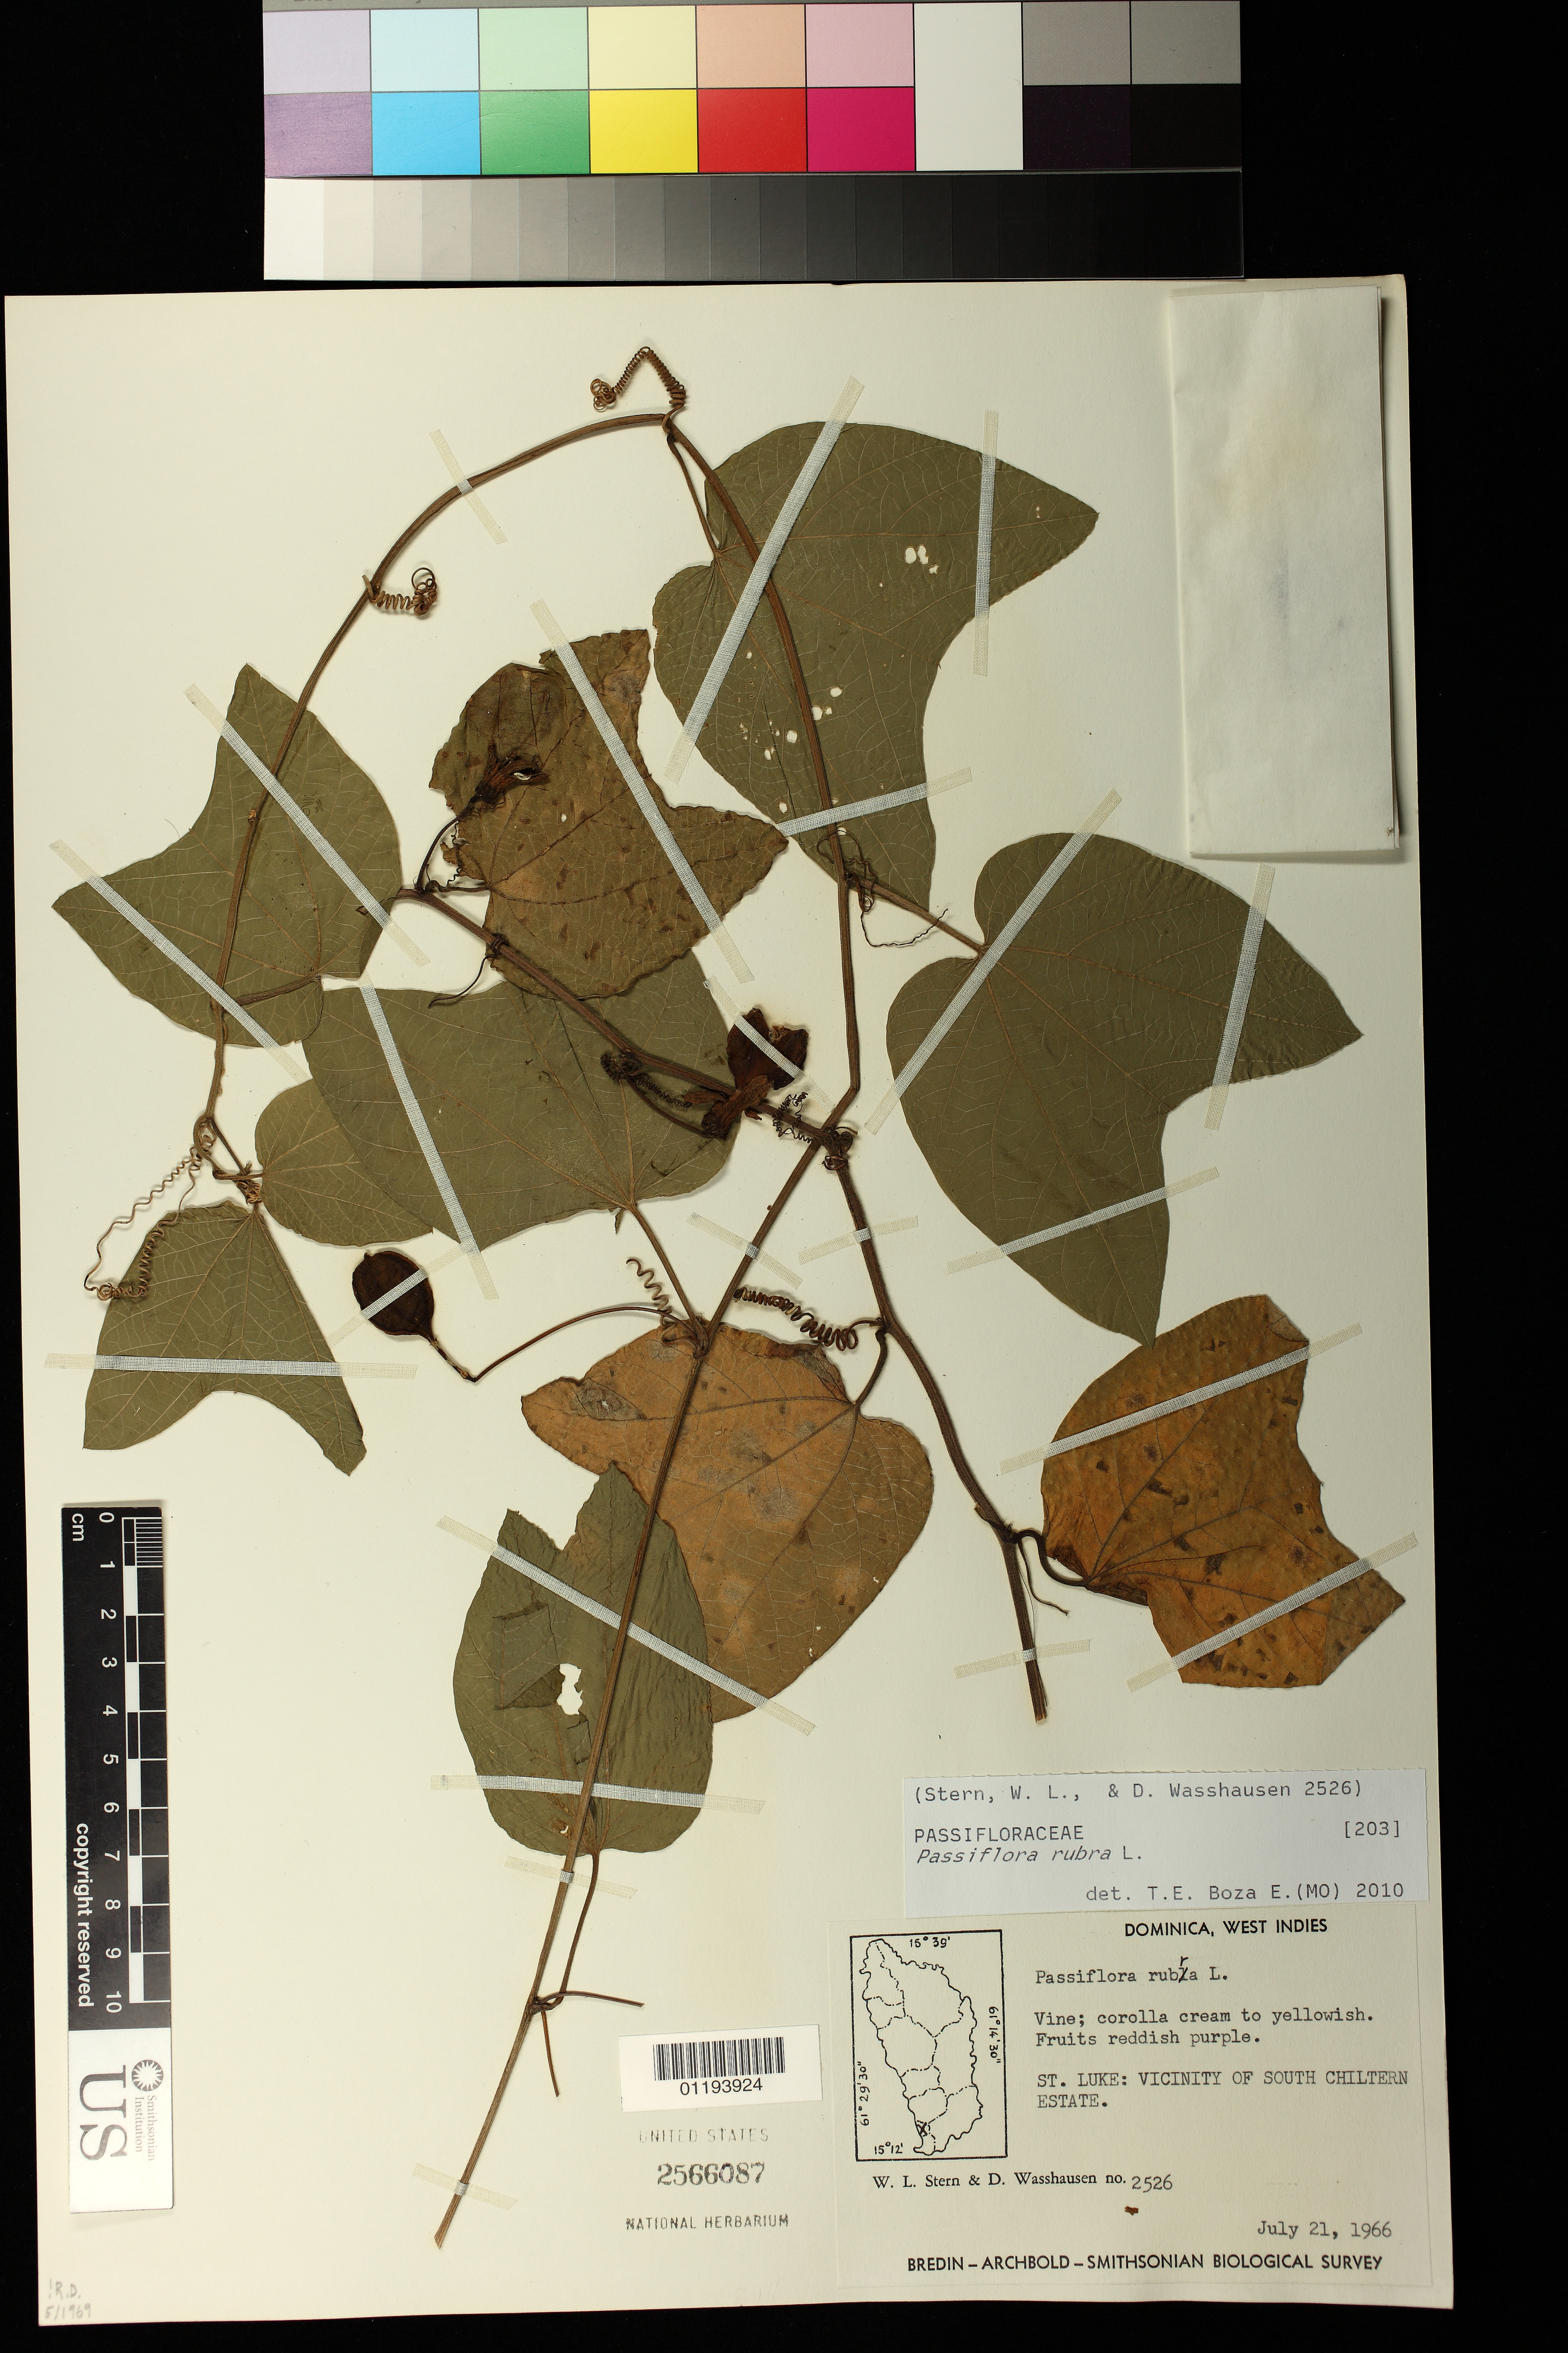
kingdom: Plantae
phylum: Tracheophyta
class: Magnoliopsida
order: Malpighiales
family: Passifloraceae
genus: Passiflora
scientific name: Passiflora rubra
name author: L.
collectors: W. L. Stern & D. C. Wasshausen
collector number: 2526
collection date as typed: Jul 21 1966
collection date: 1966-07-21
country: Dominica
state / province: St. Luke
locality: St Luke: Vicinity of South Chiltern Estate.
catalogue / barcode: US 2566087